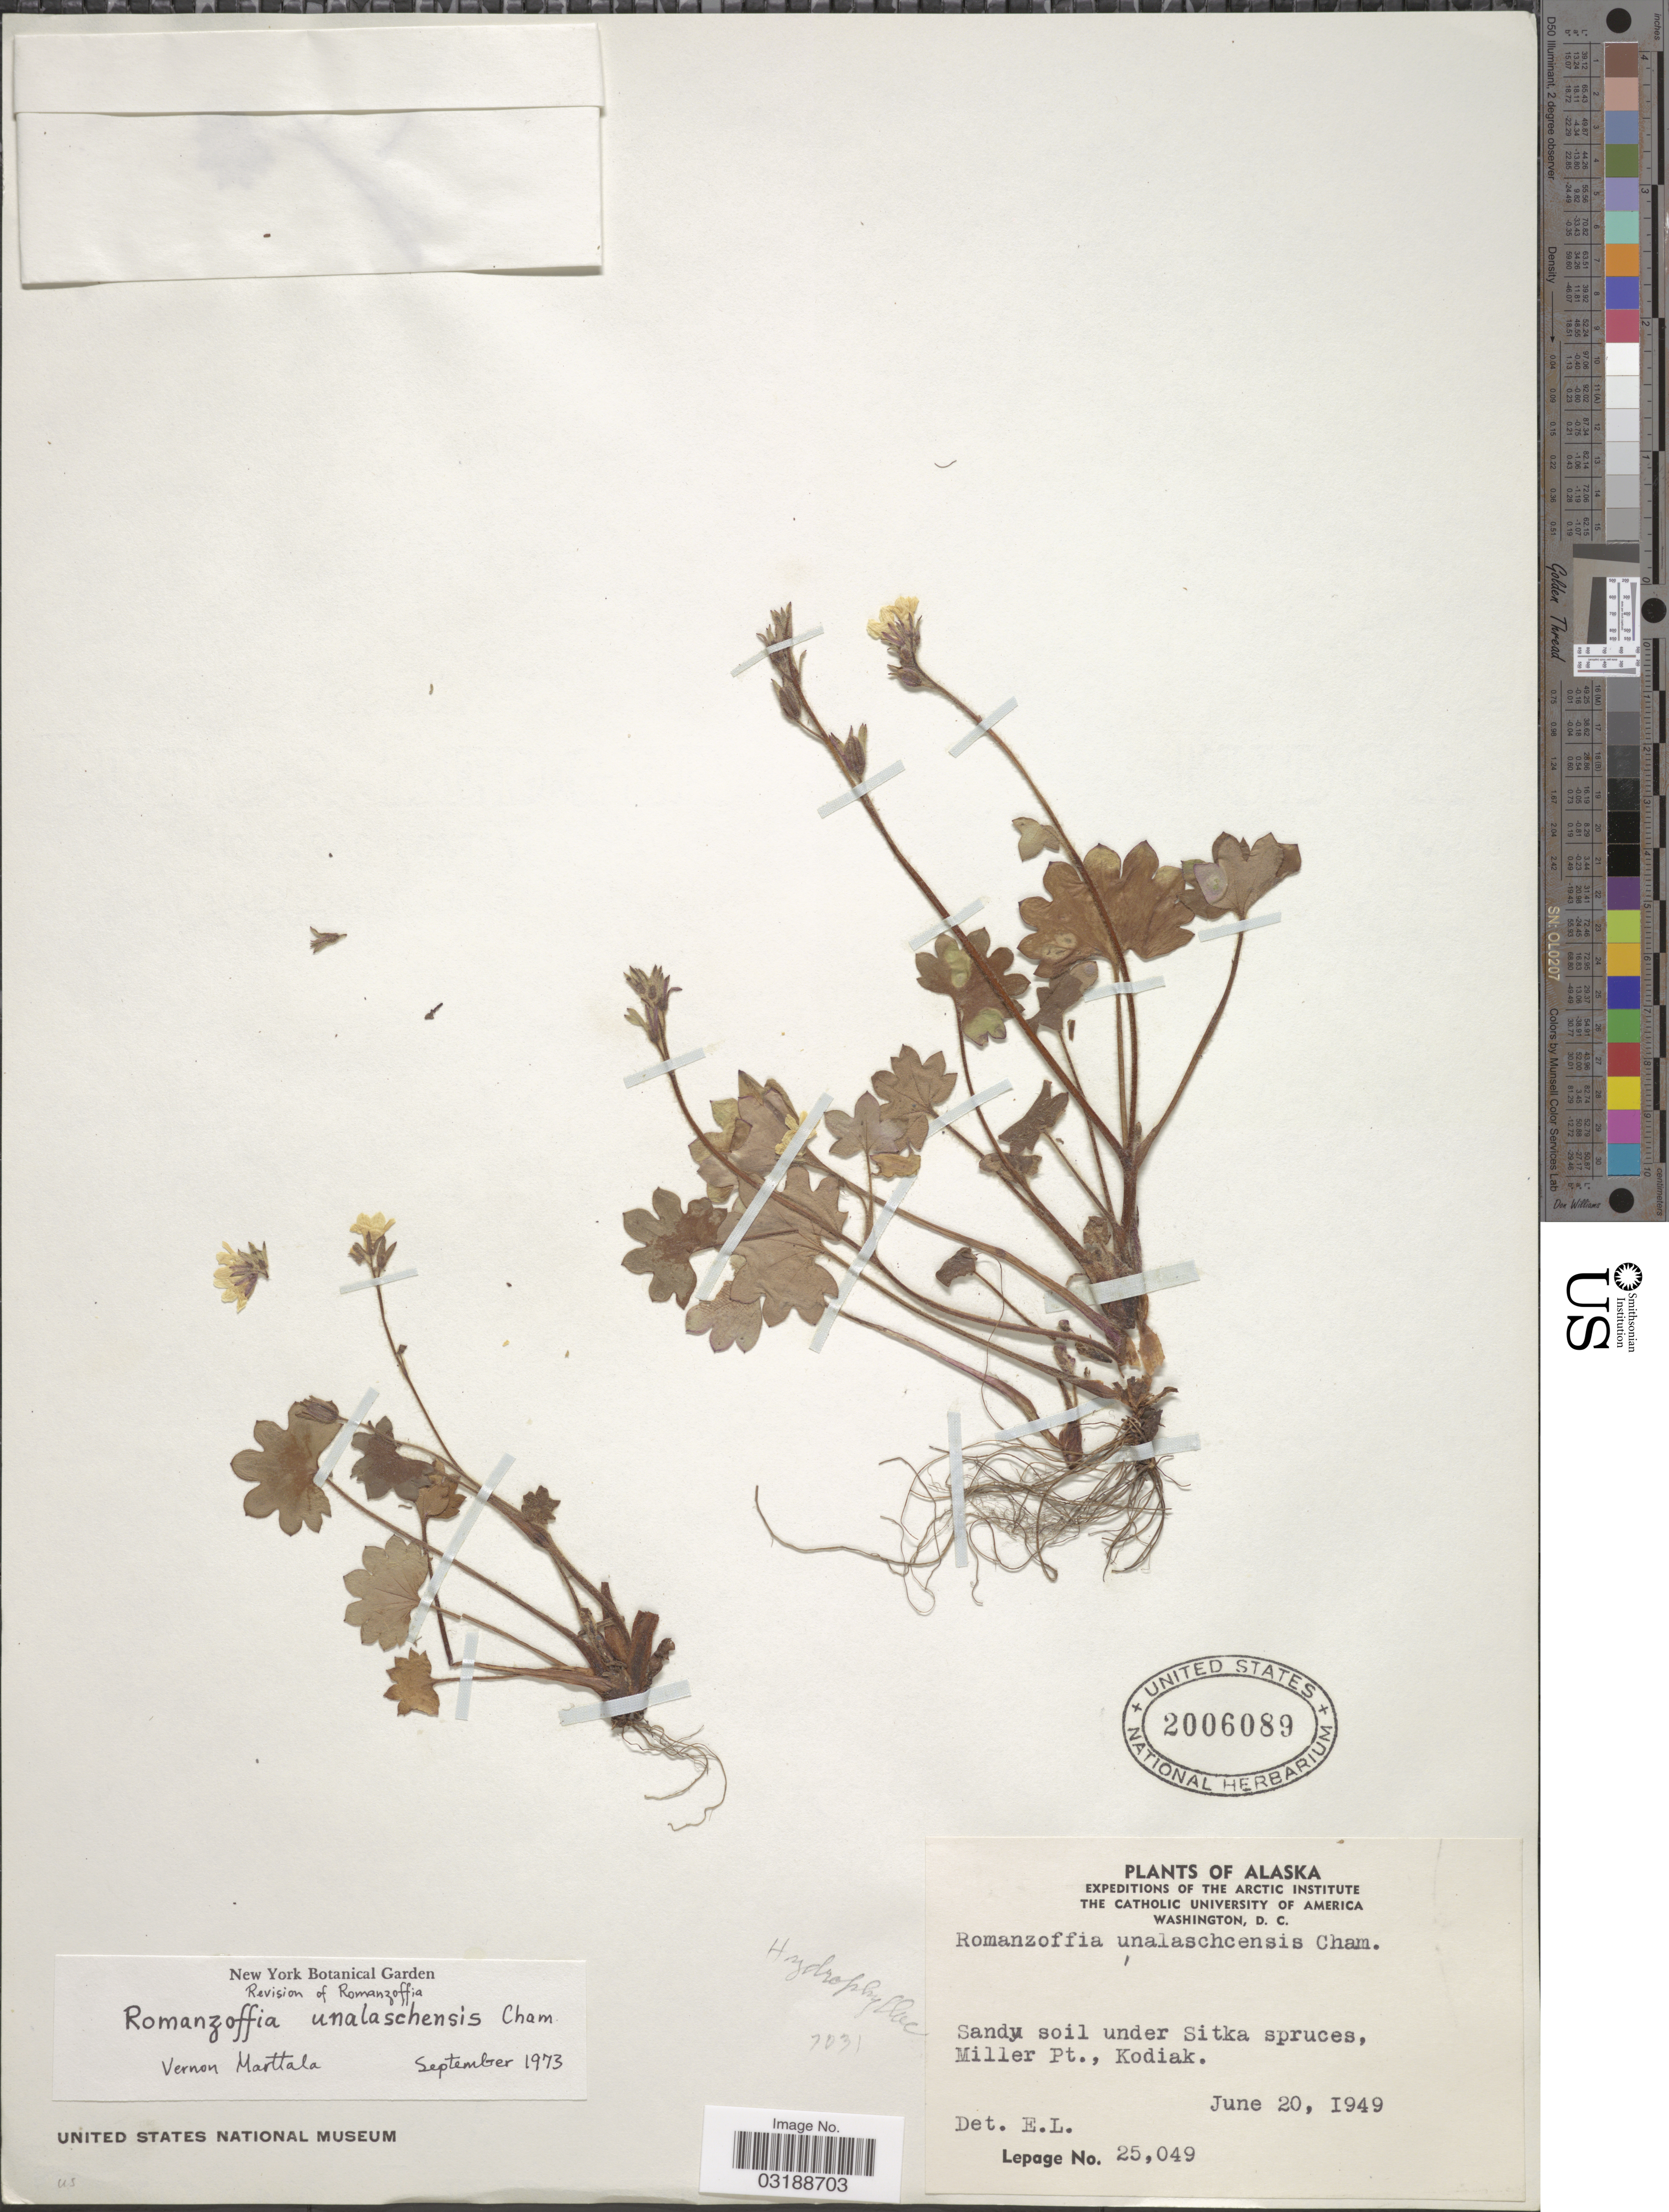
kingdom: Plantae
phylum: Tracheophyta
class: Magnoliopsida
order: Boraginales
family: Hydrophyllaceae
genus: Romanzoffia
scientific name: Romanzoffia unalaschcensis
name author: Cham.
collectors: -. LePage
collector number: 25049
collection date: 1949-06-20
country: United States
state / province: Alaska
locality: Sandy soil under Sitka spruces, Miller Pt., Kodiak.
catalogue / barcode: US 2006089